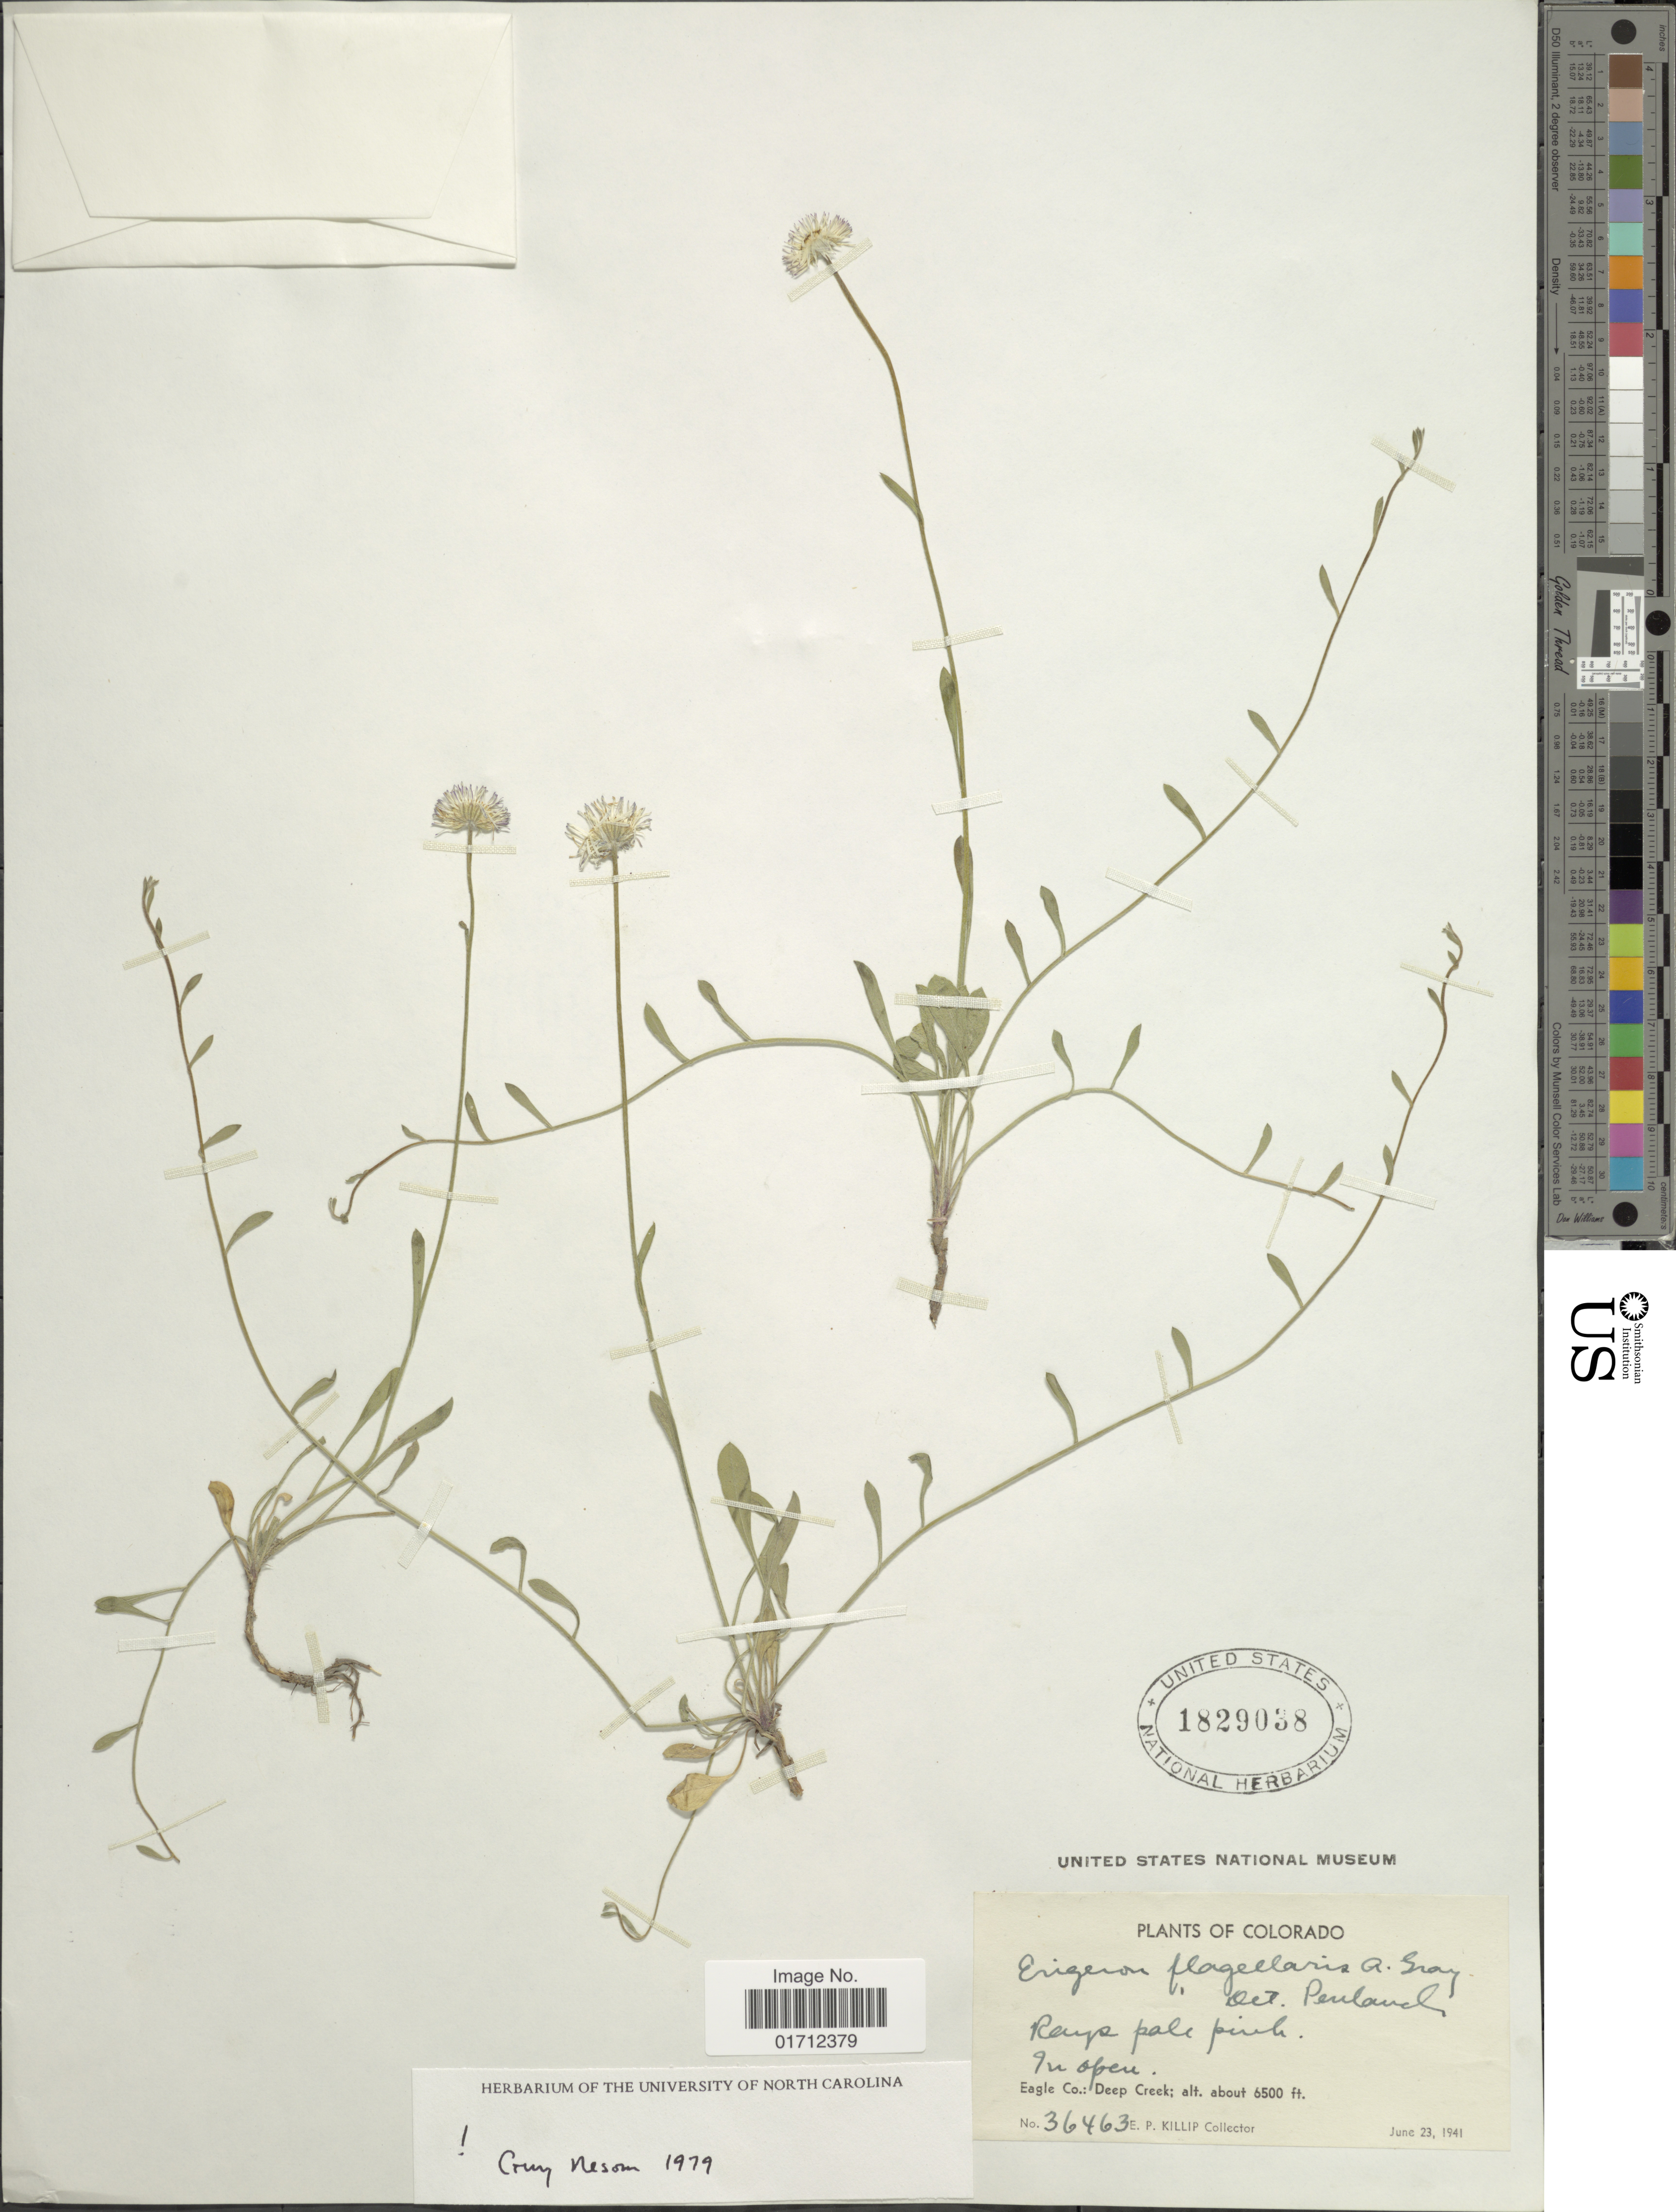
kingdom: Plantae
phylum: Tracheophyta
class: Magnoliopsida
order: Asterales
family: Asteraceae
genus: Erigeron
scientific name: Erigeron flagellaris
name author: A. Gray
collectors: E. P. Killip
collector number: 36463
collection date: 1941-06-23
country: United States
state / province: Colorado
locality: Eagle Co.: Deep Creek.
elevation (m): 1981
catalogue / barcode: US 1829038